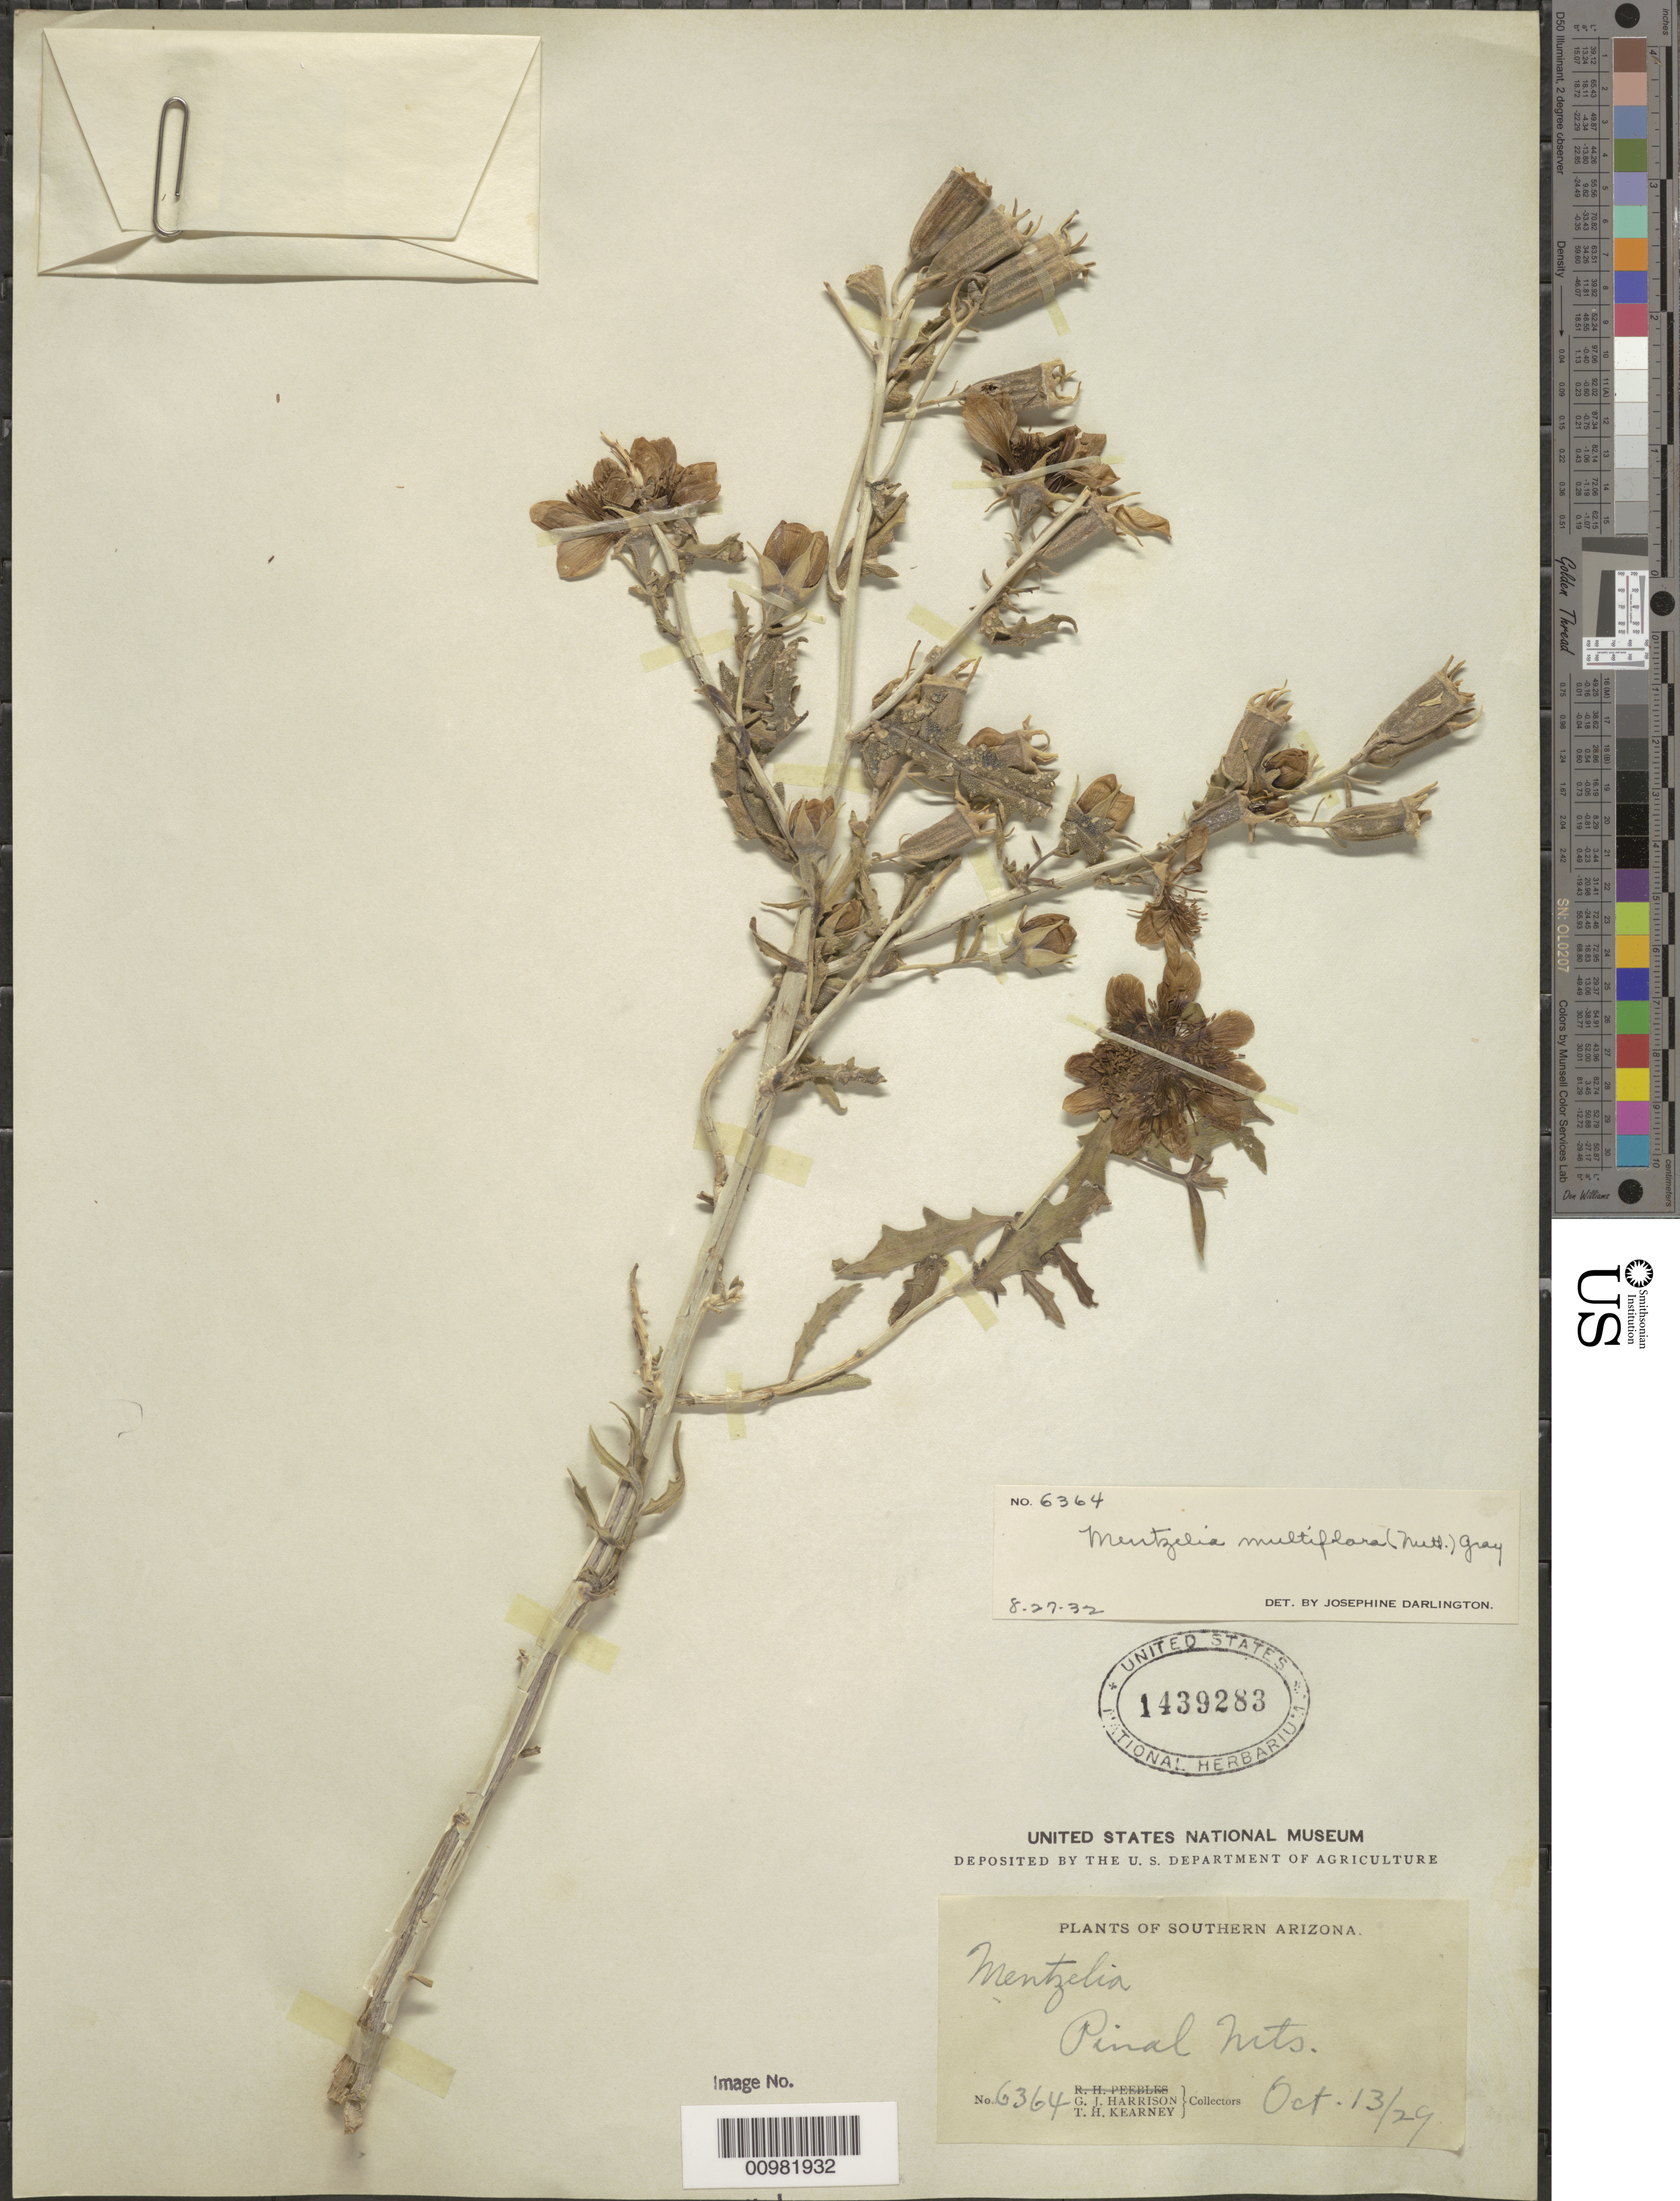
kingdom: Plantae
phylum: Tracheophyta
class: Magnoliopsida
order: Cornales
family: Loasaceae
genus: Mentzelia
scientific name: Mentzelia multiflora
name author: (Nutt.) A. Gray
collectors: G. J. Harrison & T. H. Kearney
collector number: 6364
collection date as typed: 13 Oct 1929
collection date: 1929-10-13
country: United States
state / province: Arizona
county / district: Gila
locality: Pinal Mts.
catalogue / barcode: US 1439283